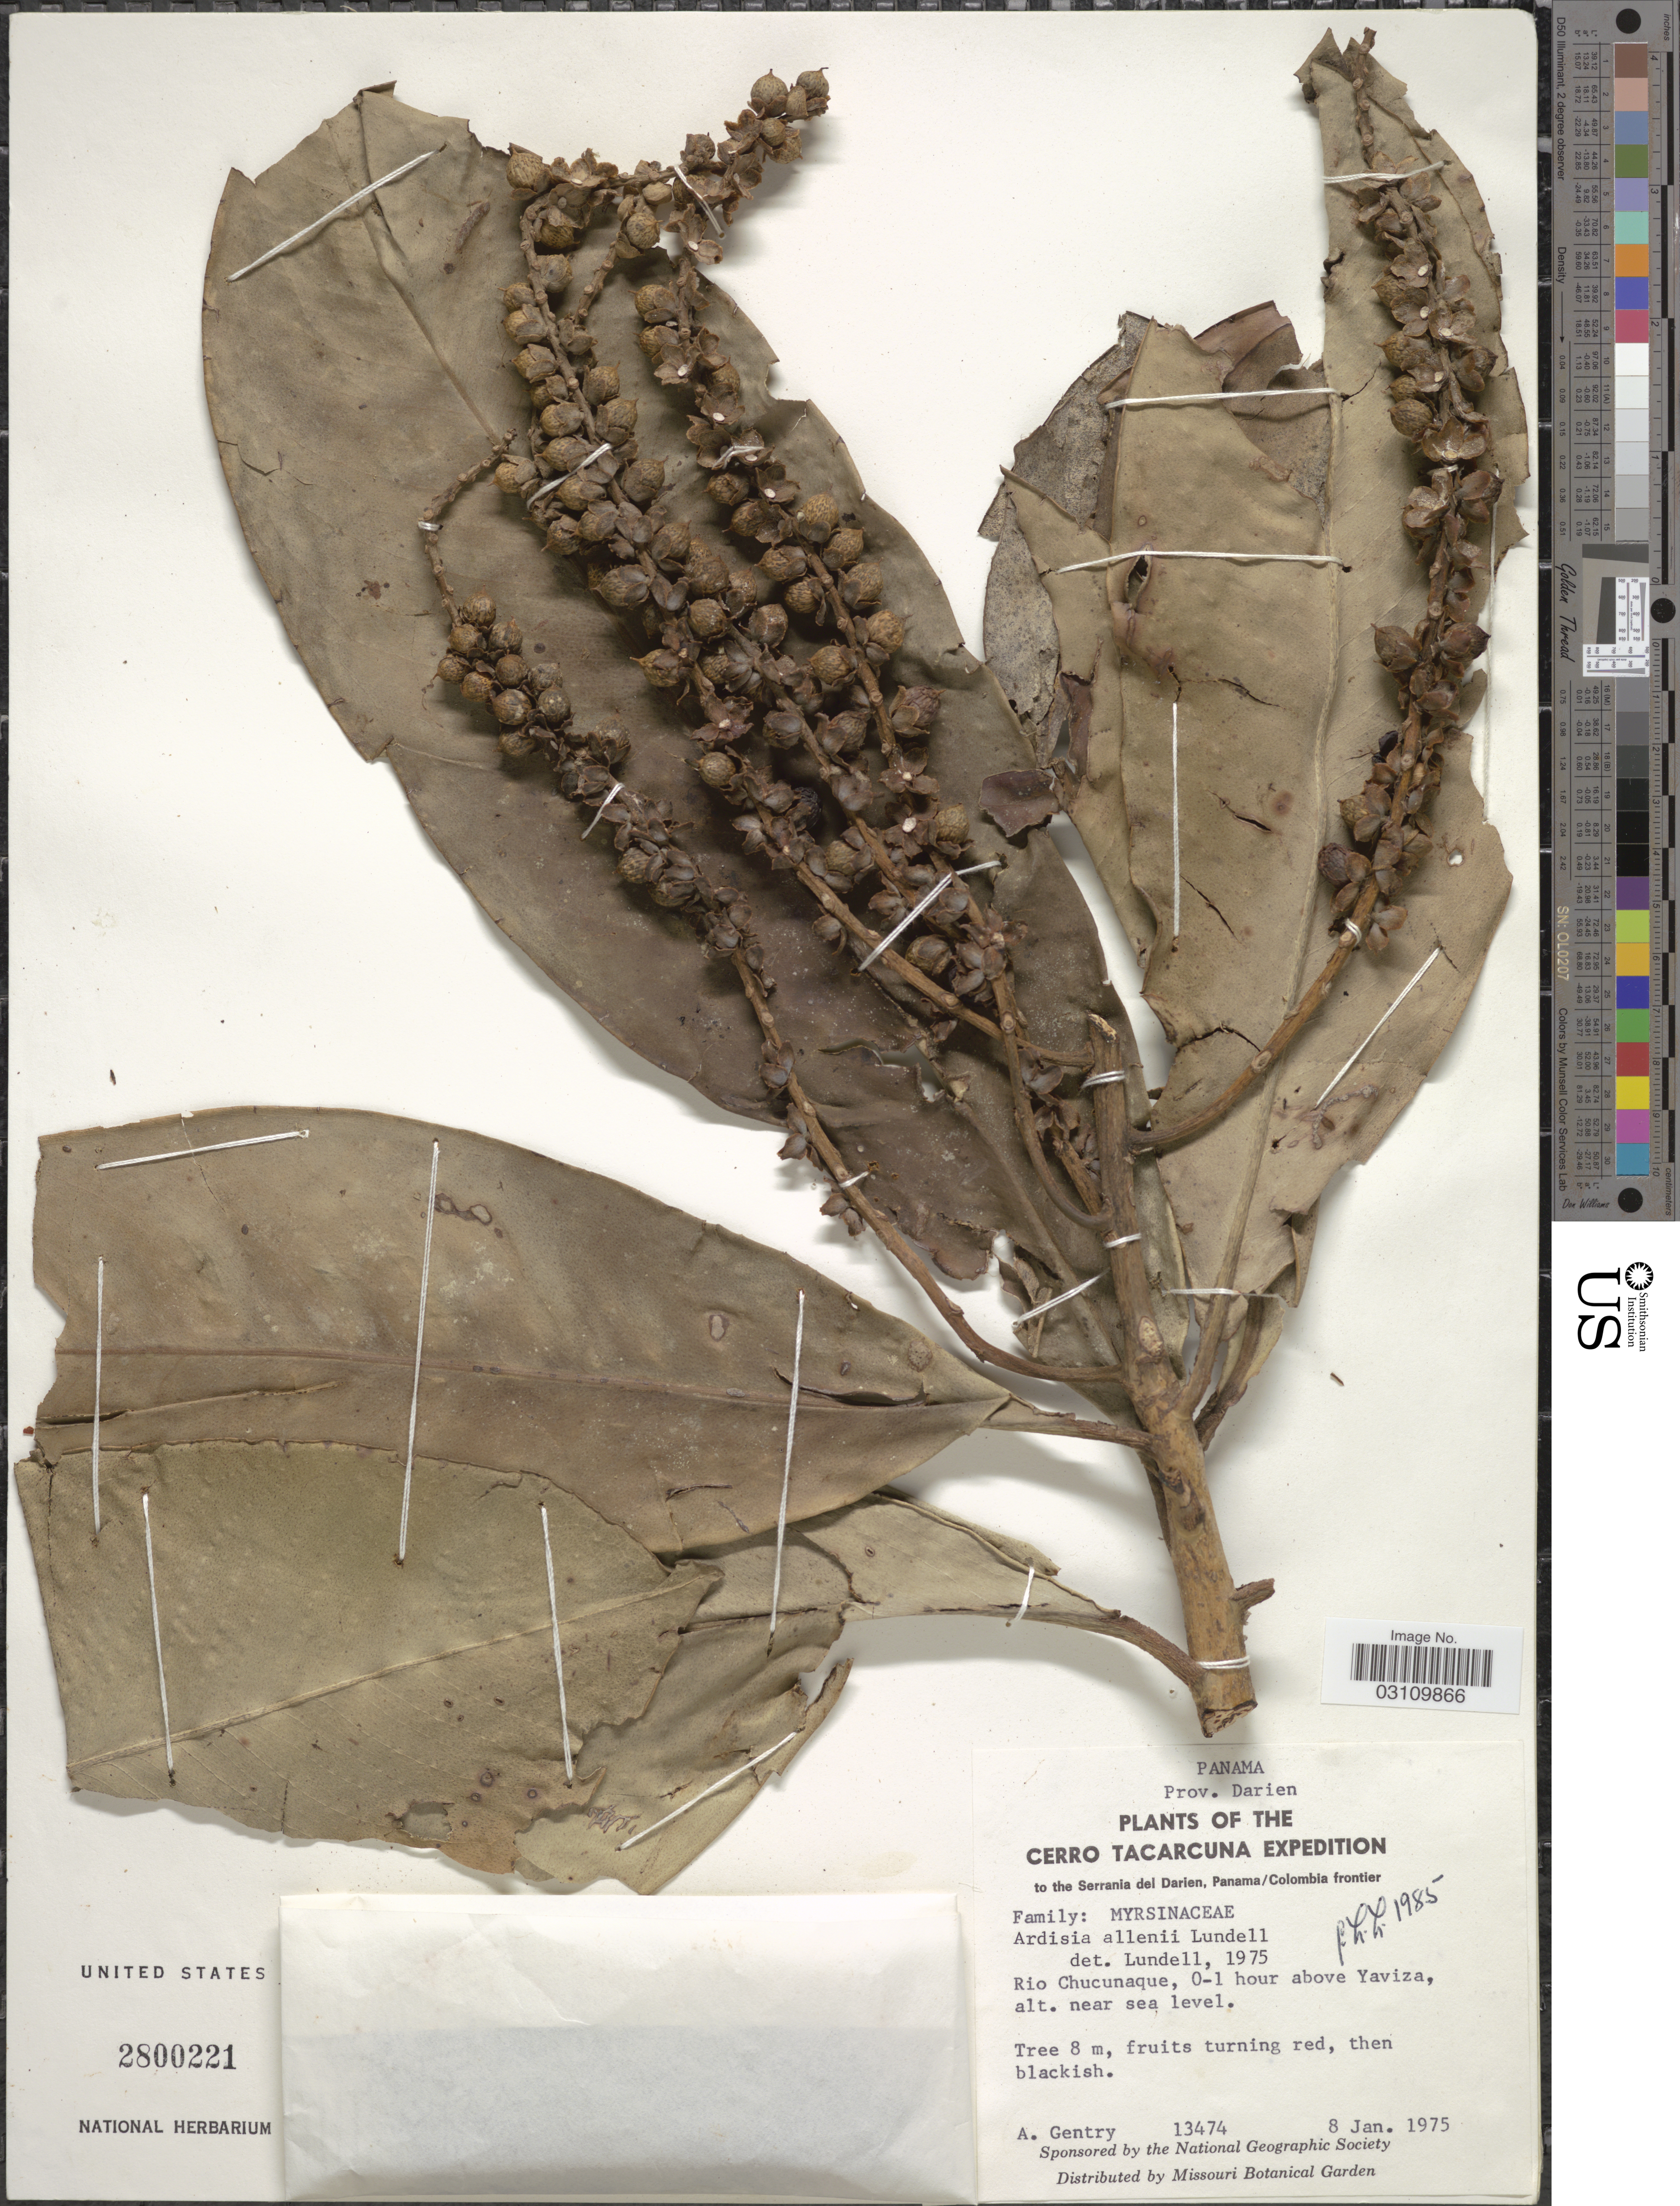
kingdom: Plantae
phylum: Tracheophyta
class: Magnoliopsida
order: Ericales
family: Primulaceae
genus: Ardisia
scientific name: Ardisia allenii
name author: Lundell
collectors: A. H. Gentry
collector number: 13474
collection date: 1975-01-08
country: Panama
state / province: Darién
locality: Cerro Tacarcuna to the Serrania del Darien, Panama/Colombia frontier, Rio Chucunaque, 0-1 hour above Yaviza.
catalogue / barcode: US 2800221